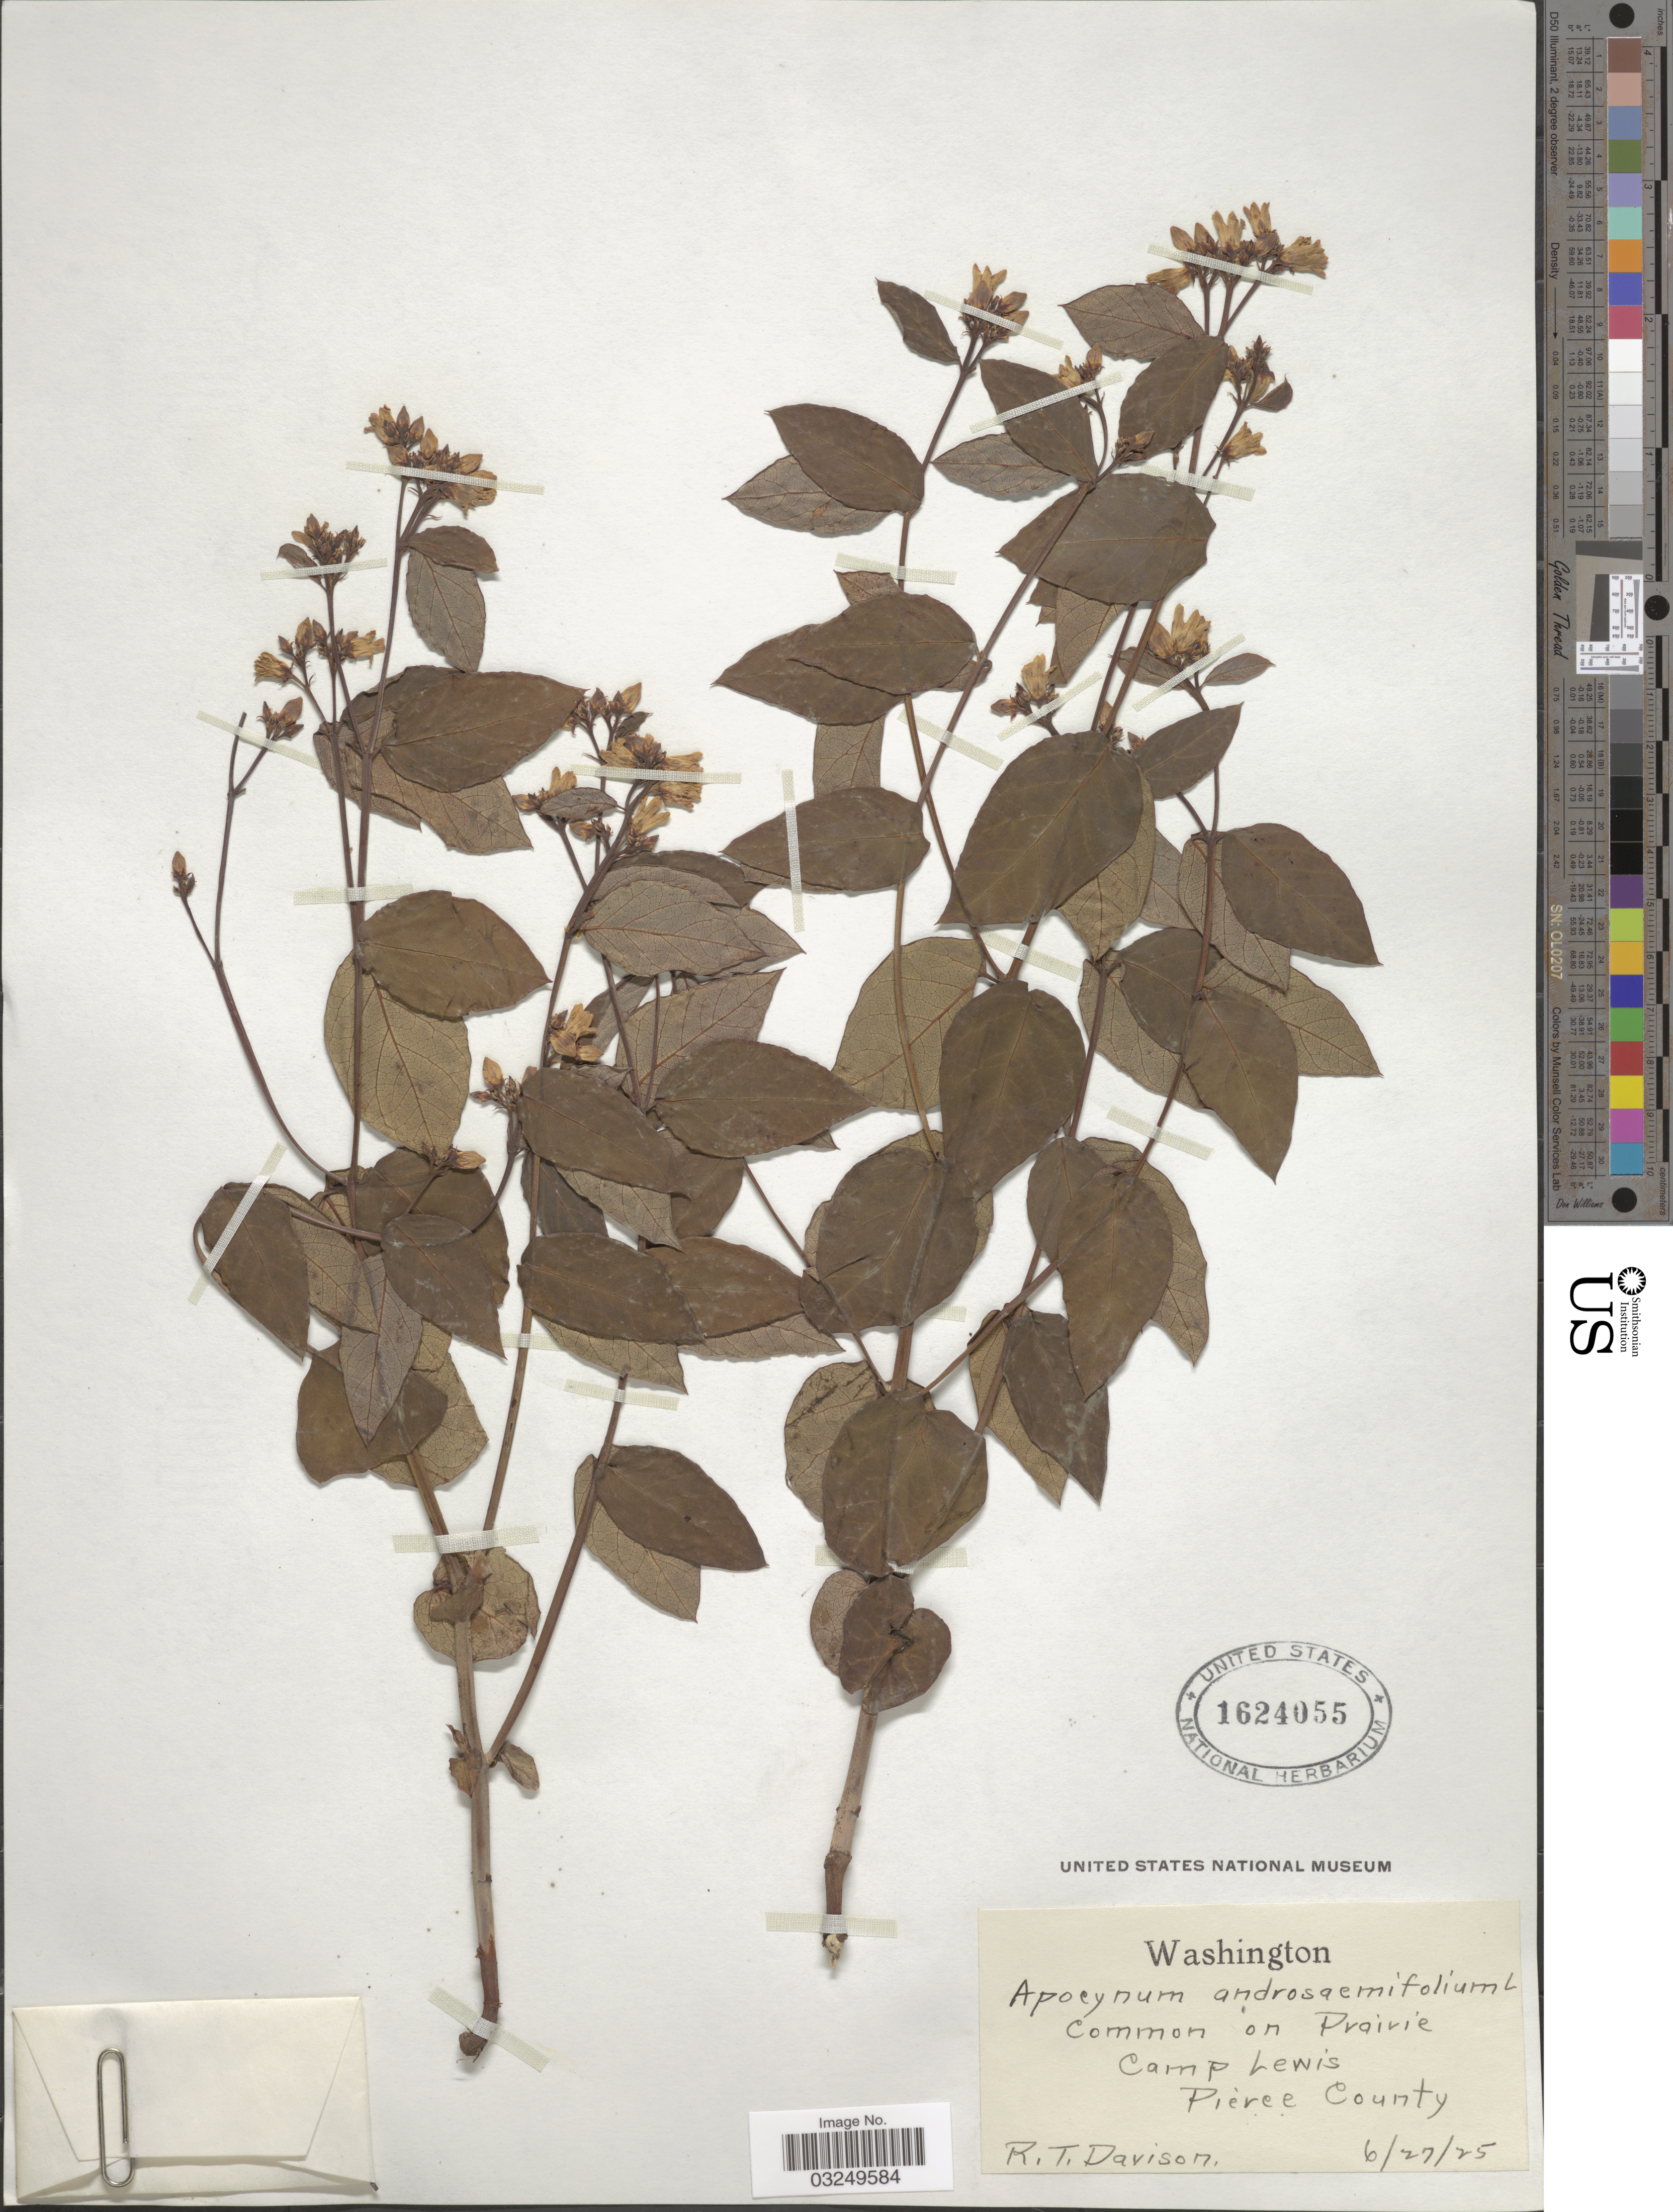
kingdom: Plantae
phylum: Tracheophyta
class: Magnoliopsida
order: Gentianales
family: Apocynaceae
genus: Apocynum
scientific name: Apocynum androsaemifolium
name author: L.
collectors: R. Davison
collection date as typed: Transcribed d/m/y: 27/6/25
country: United States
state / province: Washington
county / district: Pierce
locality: Comp. Lewis. Pierce County.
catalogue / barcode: US 1624055